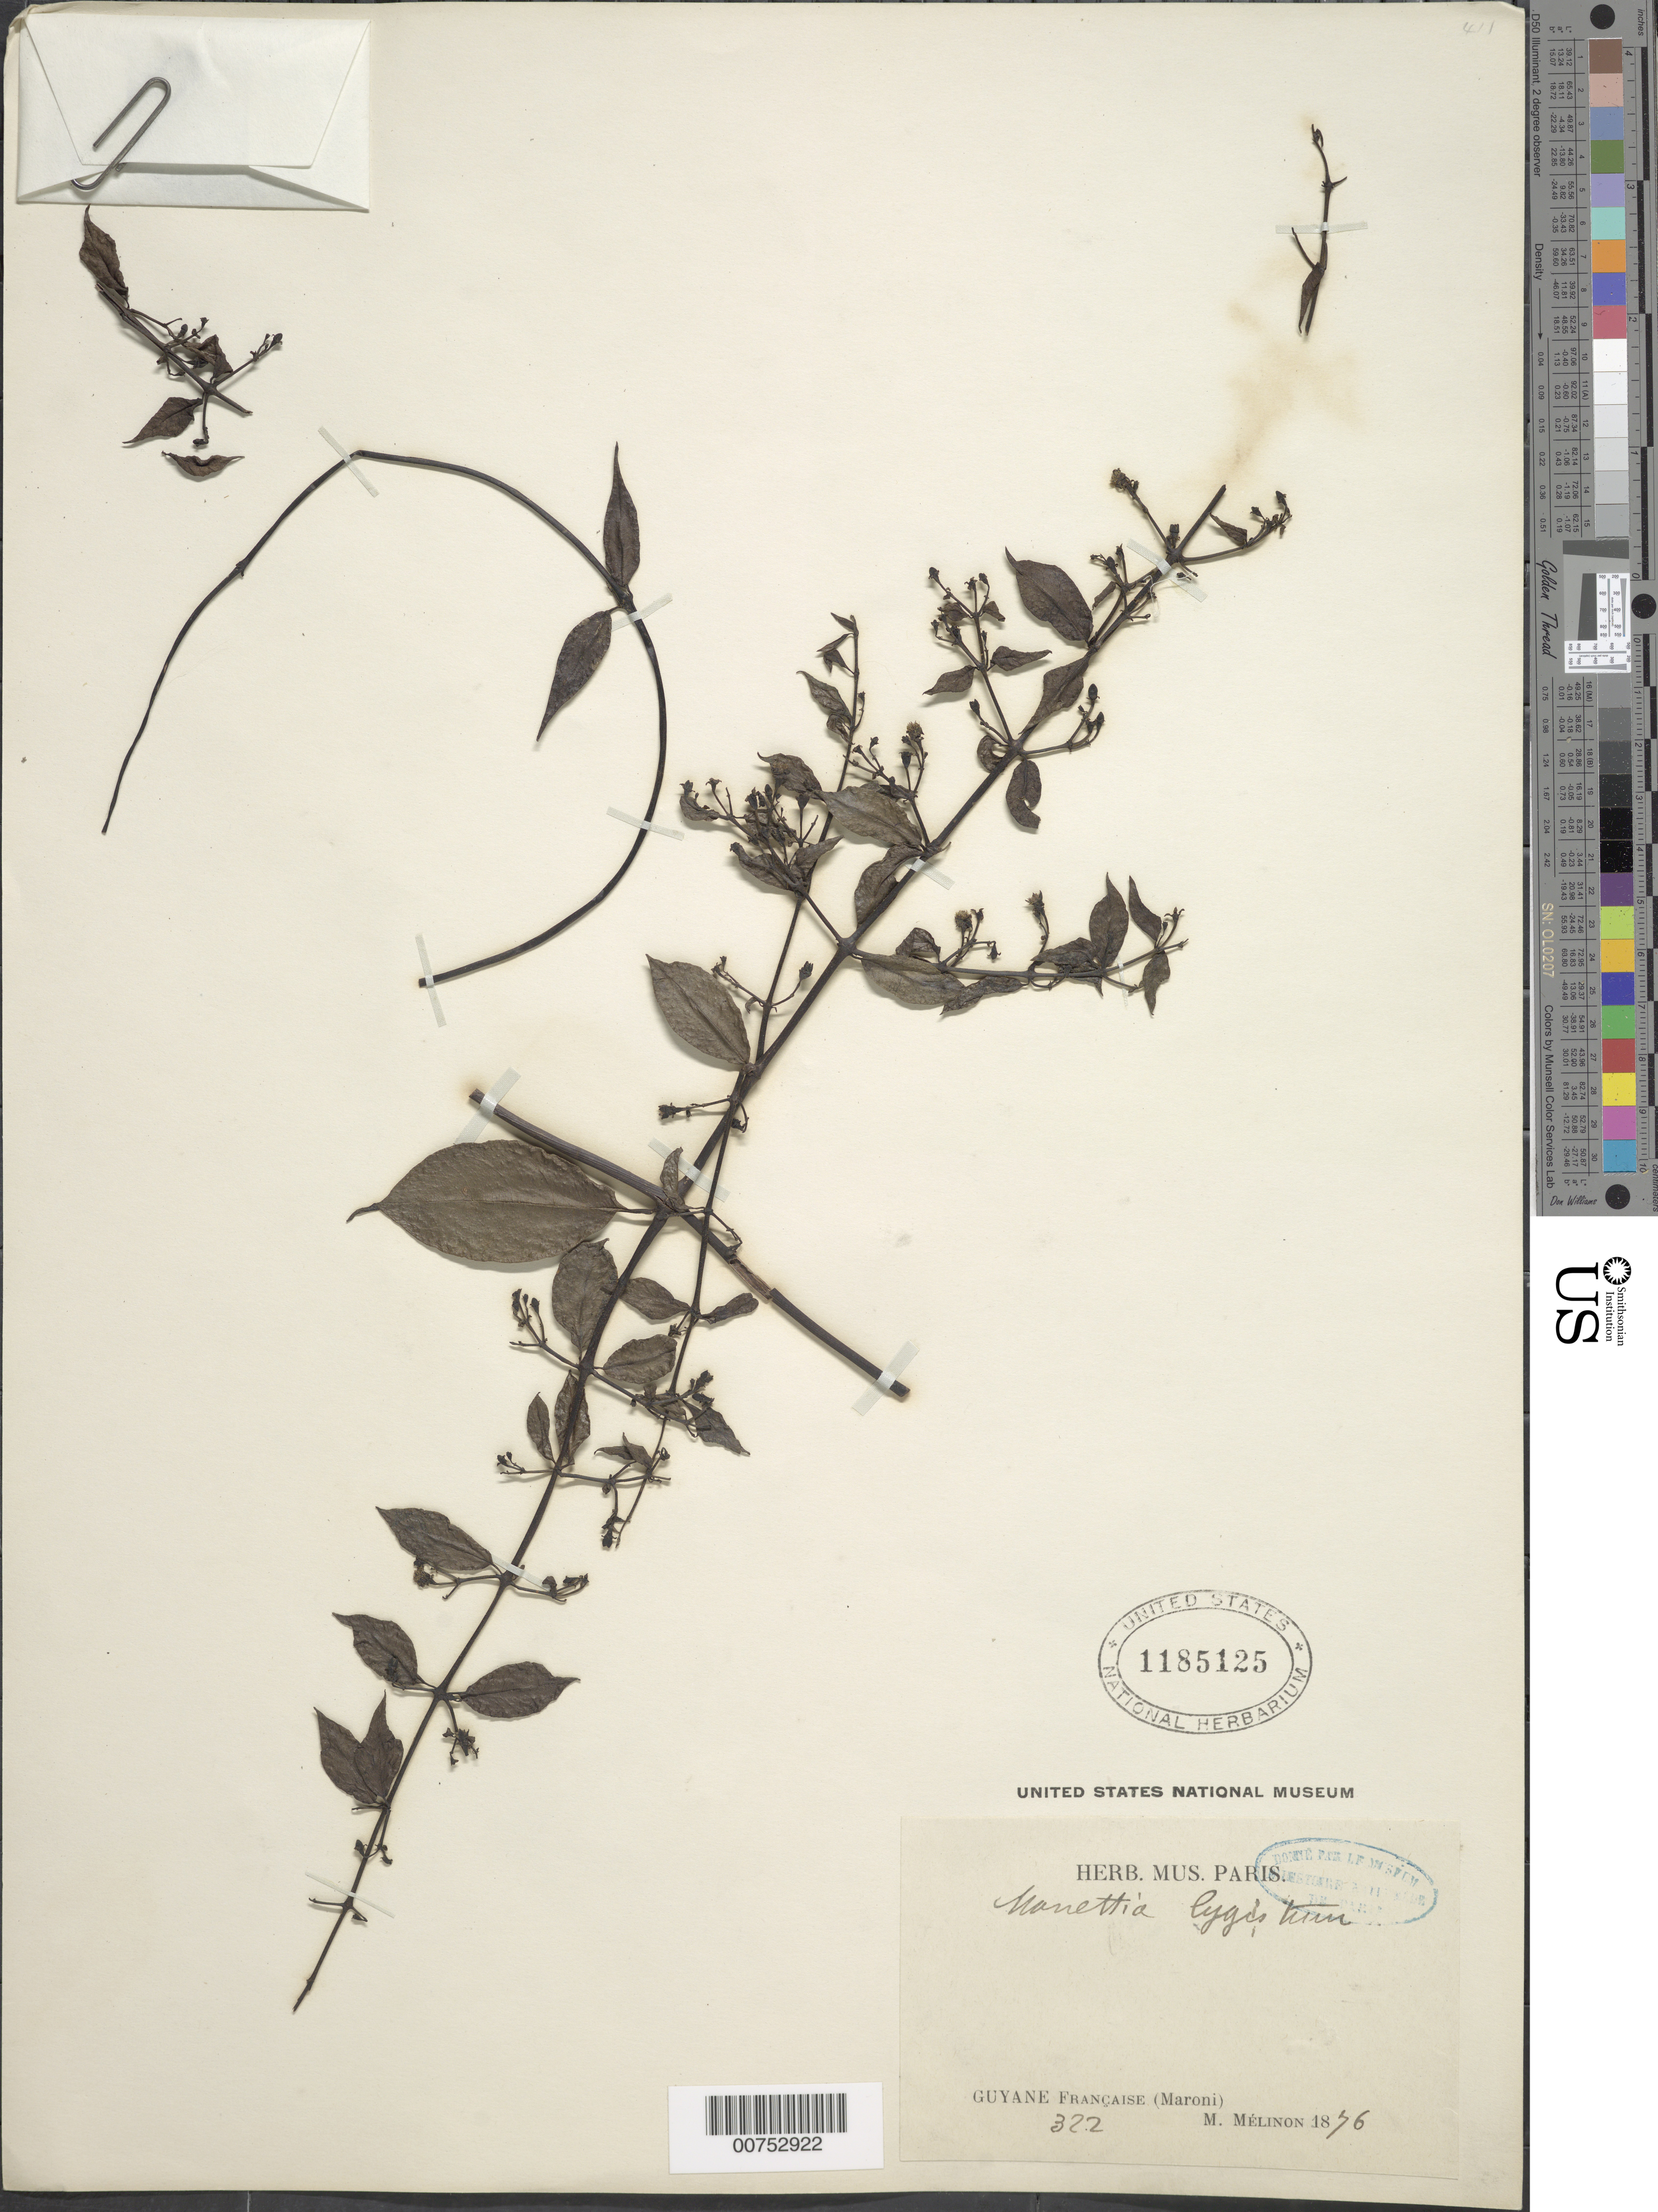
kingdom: Plantae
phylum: Tracheophyta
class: Magnoliopsida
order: Gentianales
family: Rubiaceae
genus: Manettia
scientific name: Manettia lygistum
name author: (L.) Sw.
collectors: E. Mélinon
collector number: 322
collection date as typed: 1976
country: French Guiana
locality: Maroni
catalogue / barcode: US 1185125